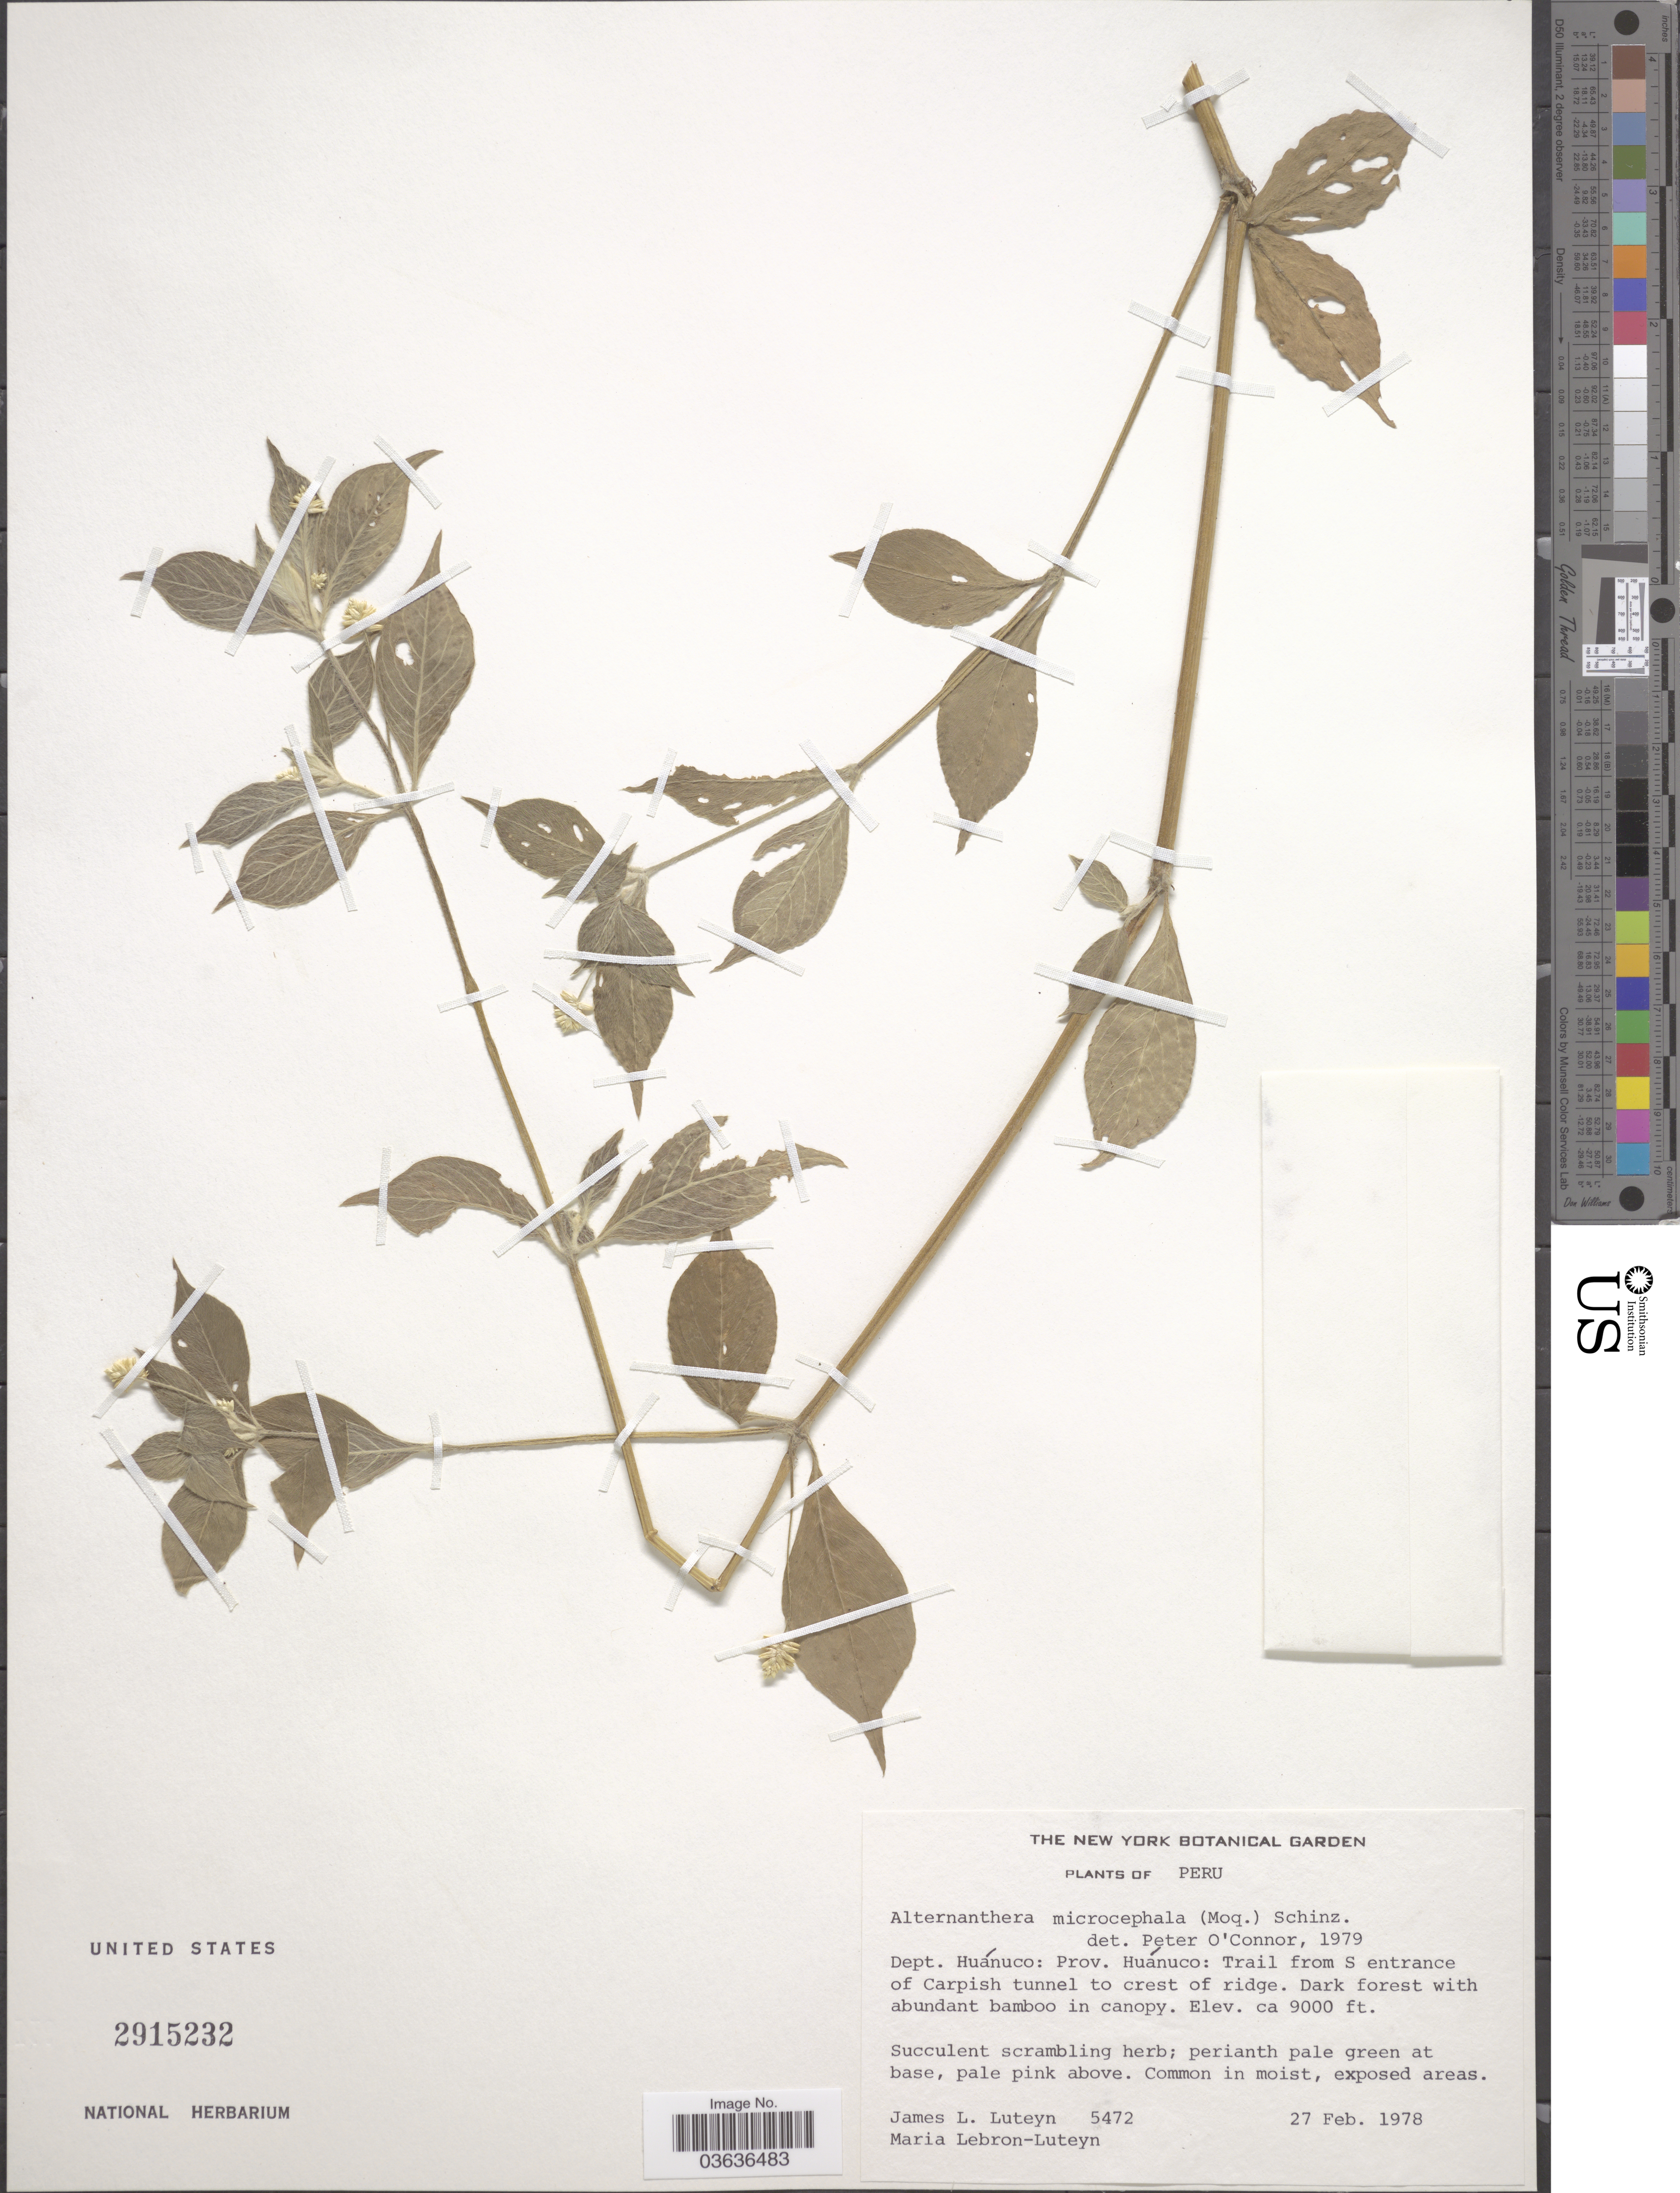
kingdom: Plantae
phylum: Tracheophyta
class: Magnoliopsida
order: Caryophyllales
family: Amaranthaceae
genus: Alternanthera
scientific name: Alternanthera microcephala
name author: (Moq.) Schinz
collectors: J. Luteyn & M. L. Lebrón-Luteyn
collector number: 5472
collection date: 1978-02-27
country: Peru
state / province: Huánuco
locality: Dept. Huánuco: Prov. Huánuco: Trail from S entrance of Carpish tunnel to crest of ridge.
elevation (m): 2743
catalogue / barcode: US 2915232